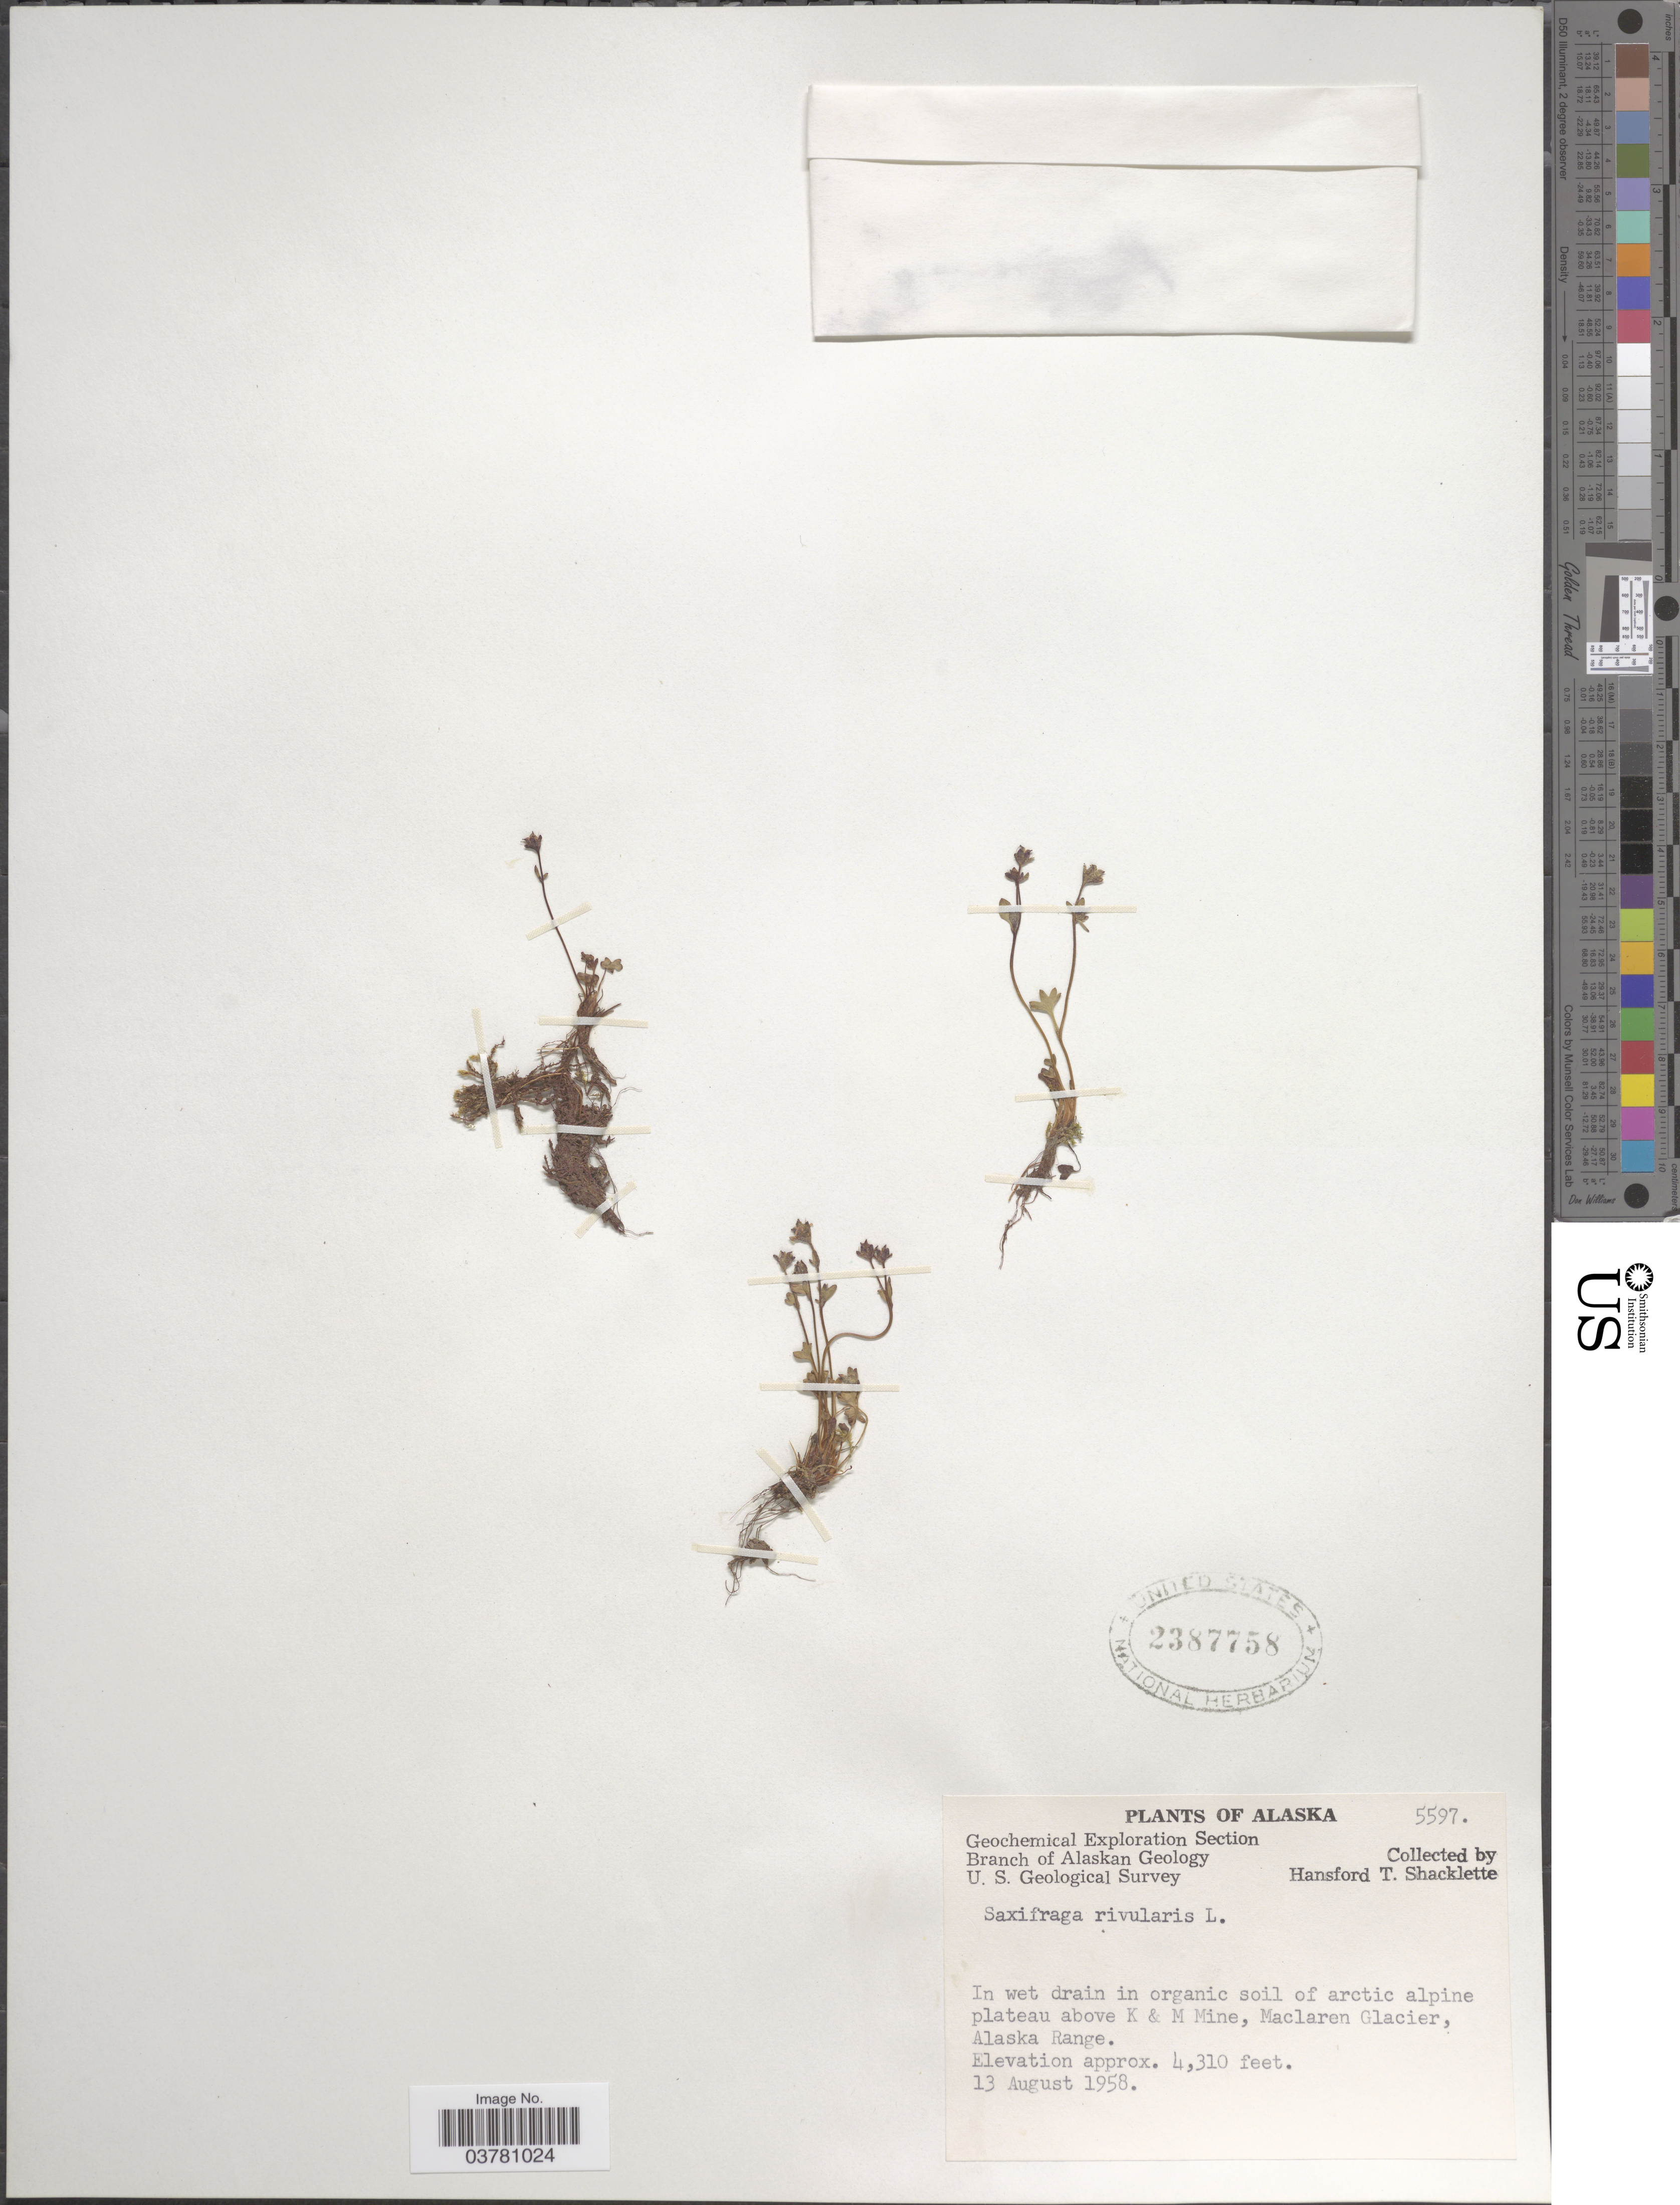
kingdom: Plantae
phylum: Tracheophyta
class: Magnoliopsida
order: Saxifragales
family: Saxifragaceae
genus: Saxifraga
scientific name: Saxifraga rivularis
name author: L.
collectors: H. Shacklette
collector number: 5597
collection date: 1958-08-13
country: United States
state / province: Alaska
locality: Geochemical Exploration Section. Branch of Alaskan Geology [unsure placement] U.S. Geological Survey. Above K & M Mine, Maclaren Glacier, Alaska Range.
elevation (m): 1314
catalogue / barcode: US 2387758